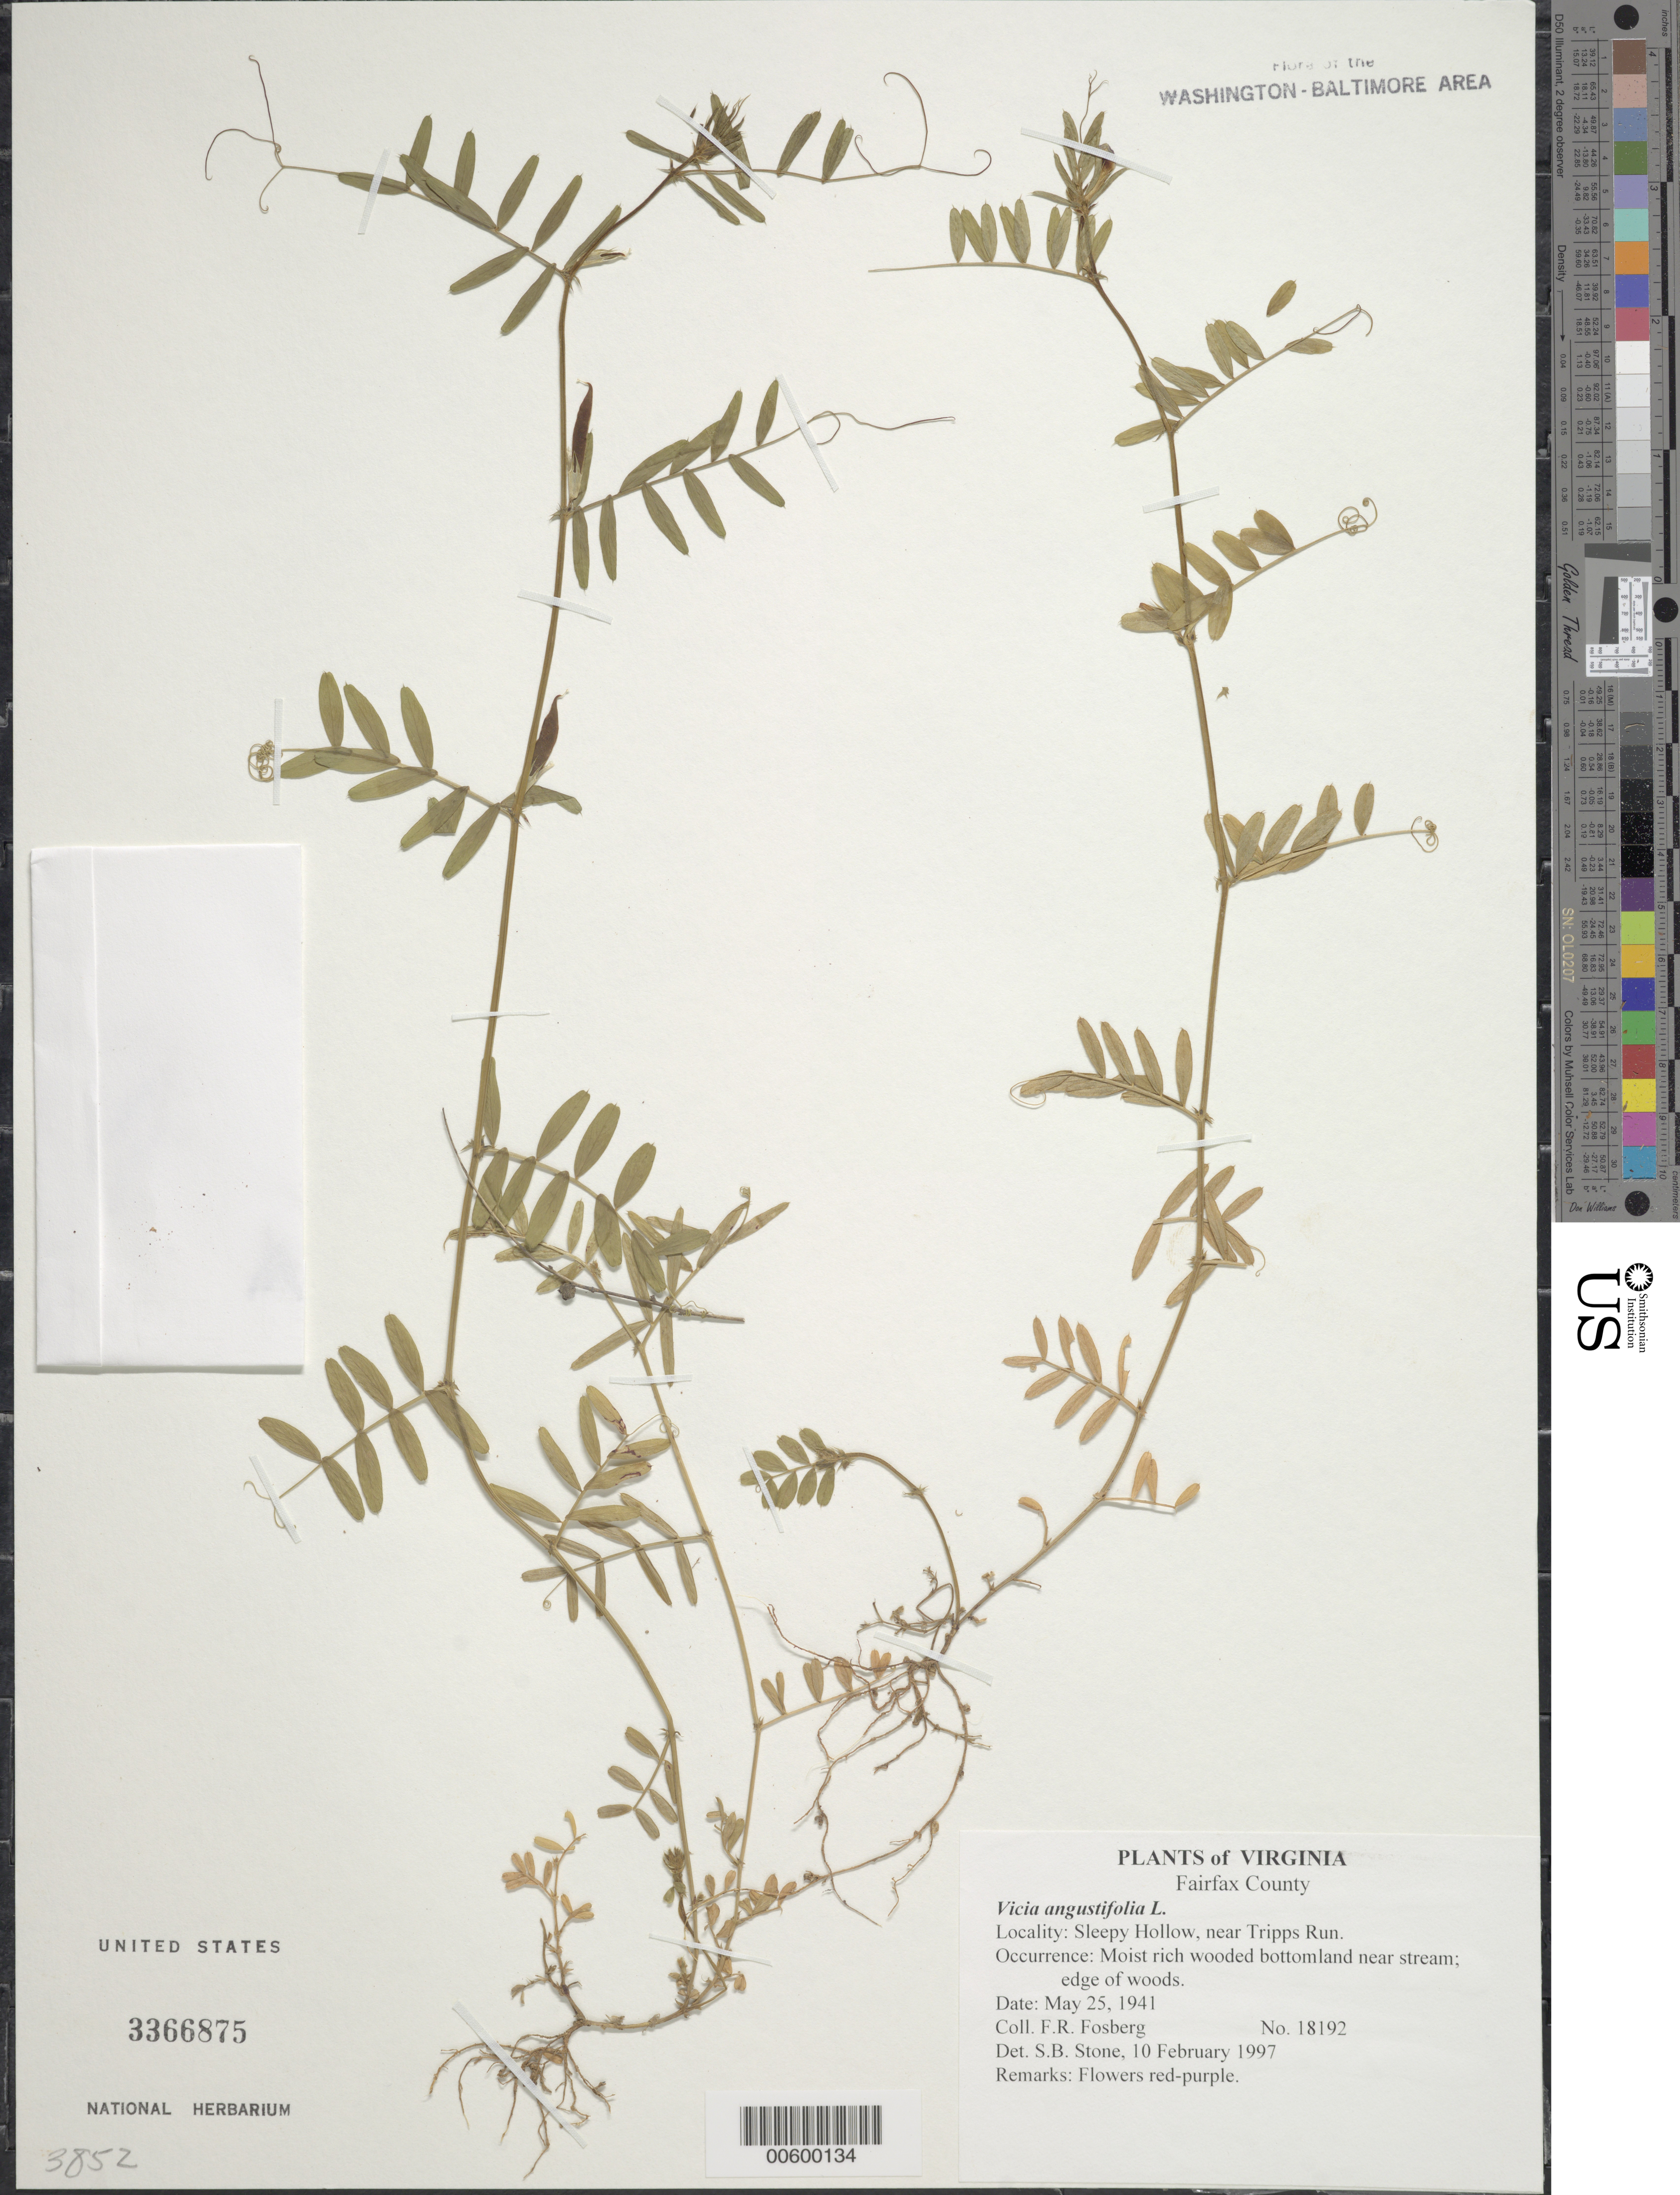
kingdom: Plantae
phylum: Tracheophyta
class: Magnoliopsida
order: Fabales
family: Fabaceae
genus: Vicia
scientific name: Vicia sativa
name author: L.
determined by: Stone, S. B.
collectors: F. R. Fosberg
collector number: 18192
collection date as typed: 25 May 1941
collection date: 1941-05-25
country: United States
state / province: Virginia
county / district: Fairfax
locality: Sleepy Hollow, near Tripps Run.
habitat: Moist rich wooded bottomland near stream; edge of woods.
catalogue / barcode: US 3366875